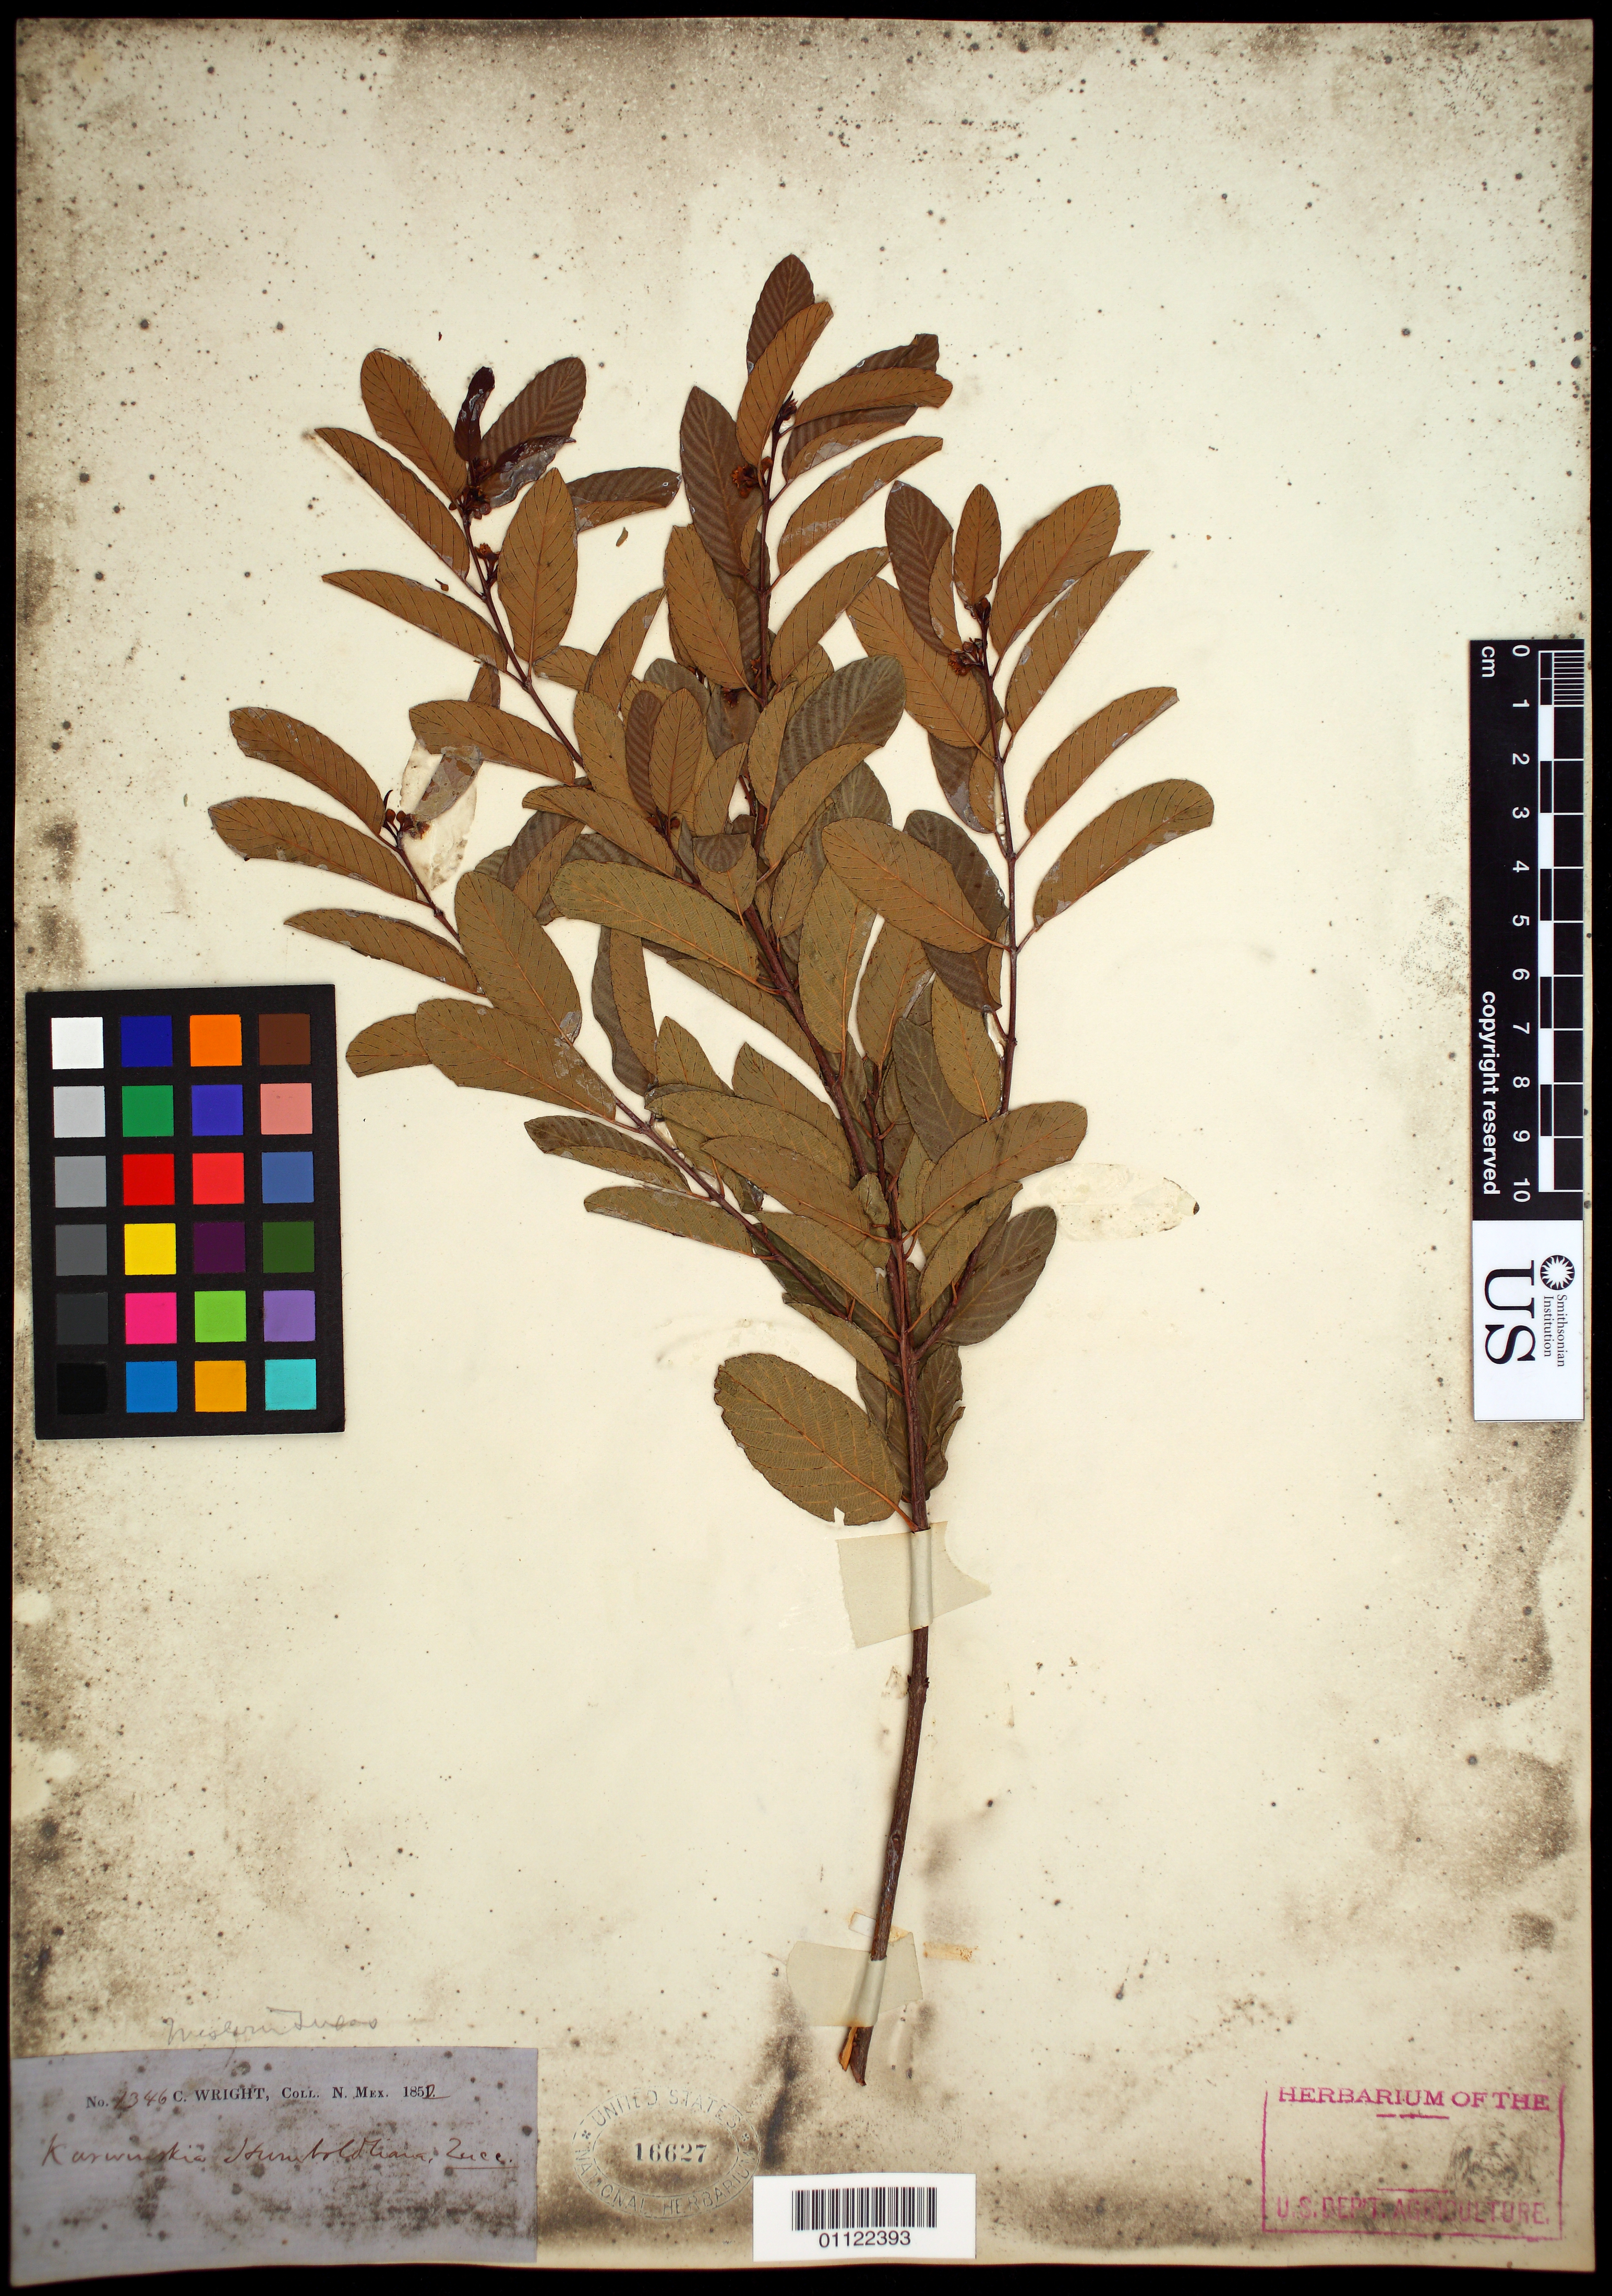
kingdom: Plantae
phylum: Tracheophyta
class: Magnoliopsida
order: Rosales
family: Rhamnaceae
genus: Karwinskia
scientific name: Karwinskia humboldtiana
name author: (Schult.) Zucc.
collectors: C. Wright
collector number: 1346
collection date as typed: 1852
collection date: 1852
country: United States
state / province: New Mexico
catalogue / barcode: US 16627